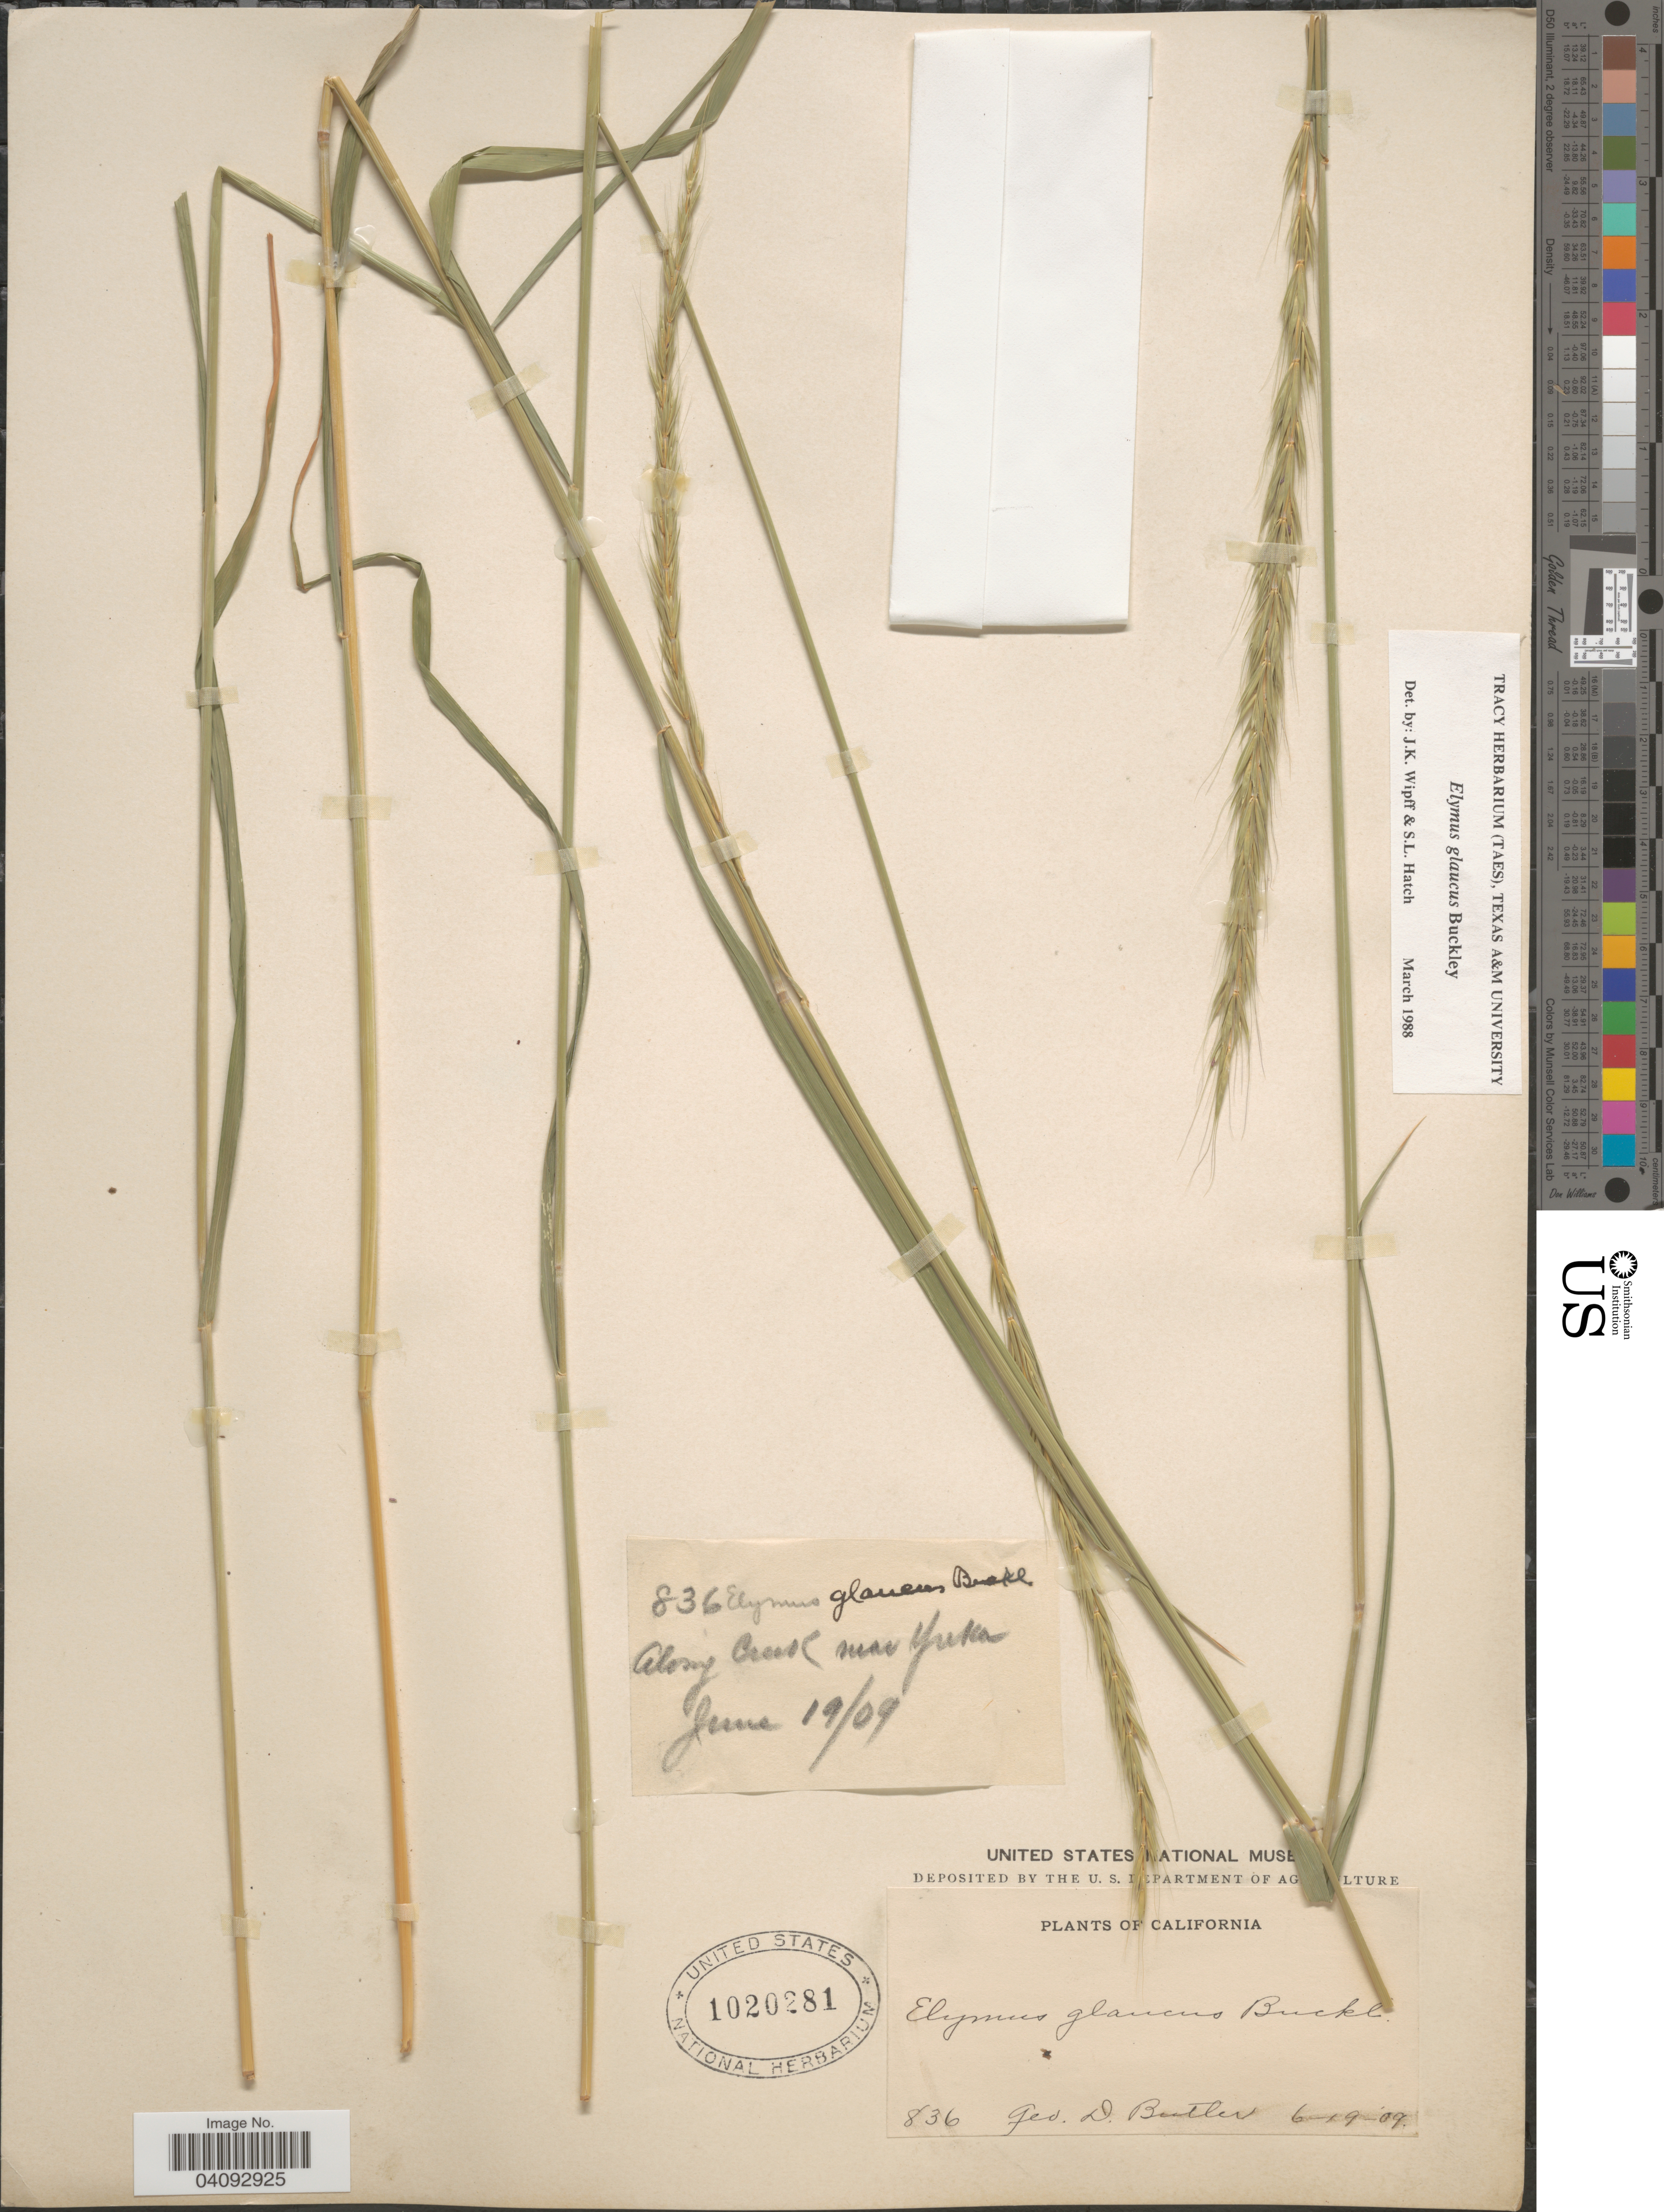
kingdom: Plantae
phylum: Tracheophyta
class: Liliopsida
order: Poales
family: Poaceae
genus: Elymus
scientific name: Elymus glaucus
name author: Buckley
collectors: G. D. Butler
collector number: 836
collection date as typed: Transcribed d/m/y: 19/6/9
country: United States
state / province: California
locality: Along creek near Yreka.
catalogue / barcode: US 1020281